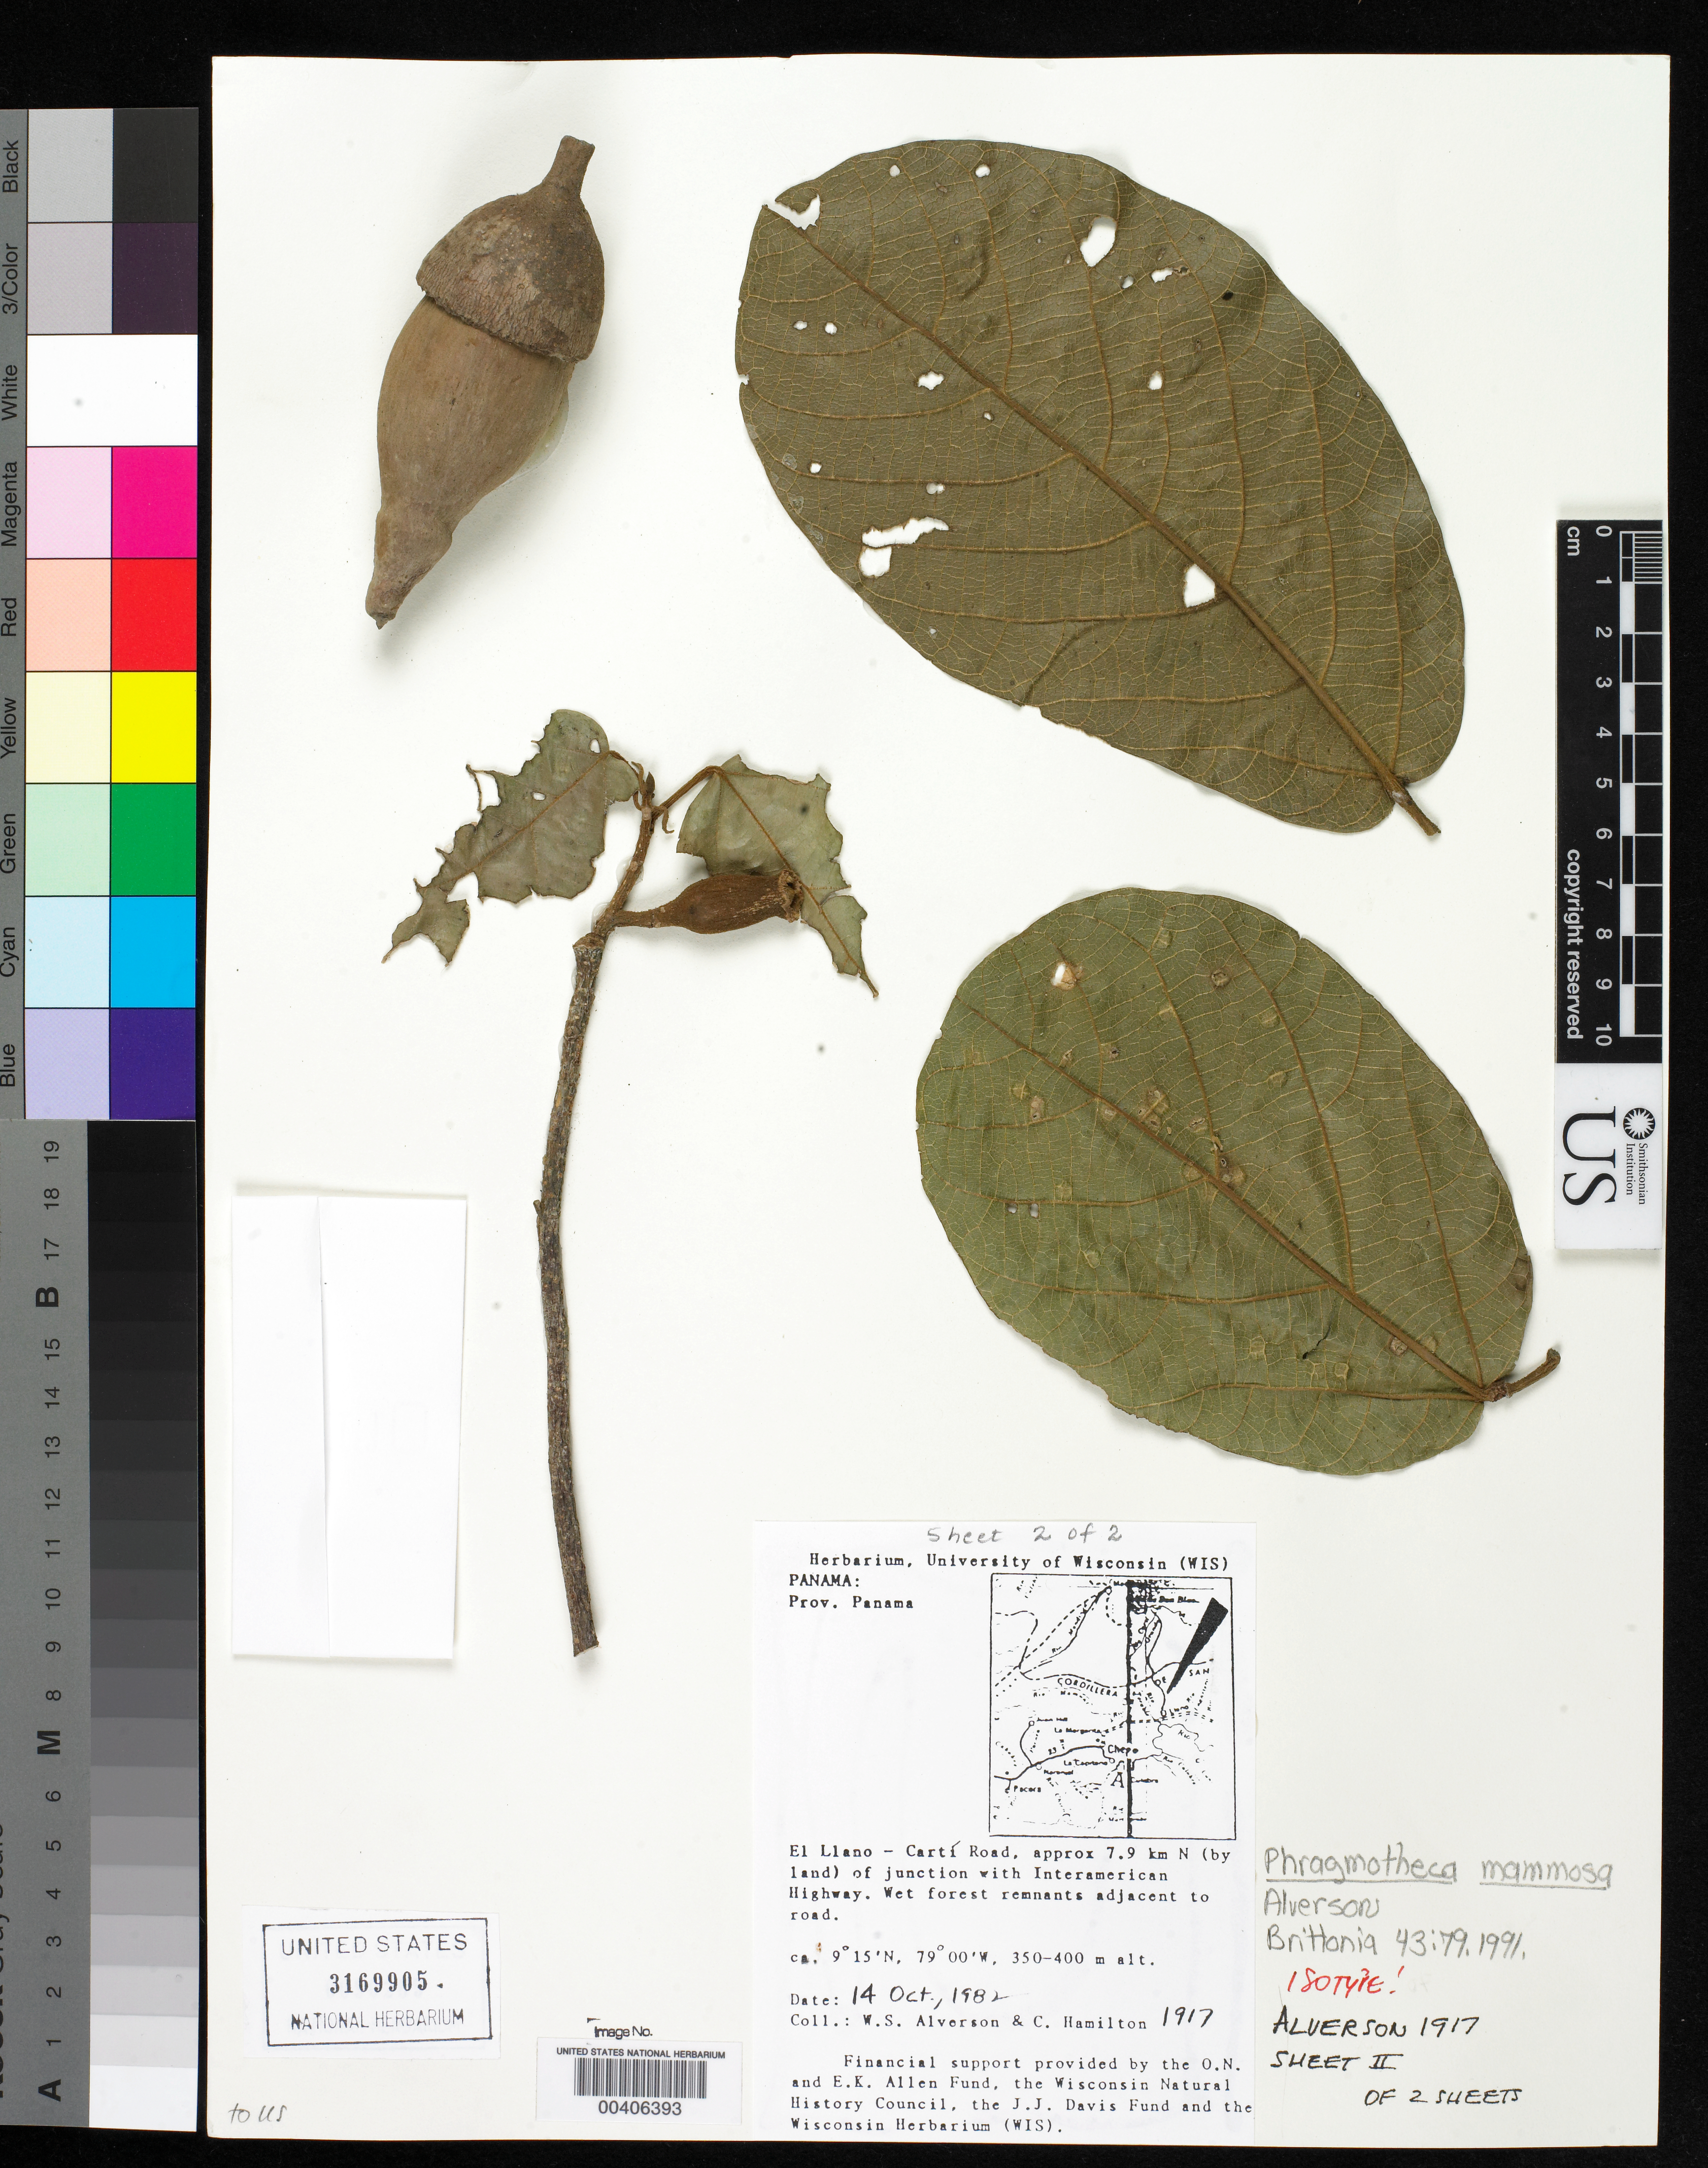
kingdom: Plantae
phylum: Tracheophyta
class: Magnoliopsida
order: Malvales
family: Malvaceae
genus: Phragmotheca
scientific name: Phragmotheca mammosa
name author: W.S. Alverson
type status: Isotype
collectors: W. S. Alverson & C. Hamilton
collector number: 1917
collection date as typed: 14 Oct 1982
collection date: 1982-10-14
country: Panama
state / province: Panamá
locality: El Llano - Carti road, ca. 7.9. km (by land) of junction with Interamerican highway.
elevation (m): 350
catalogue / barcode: US 3169905